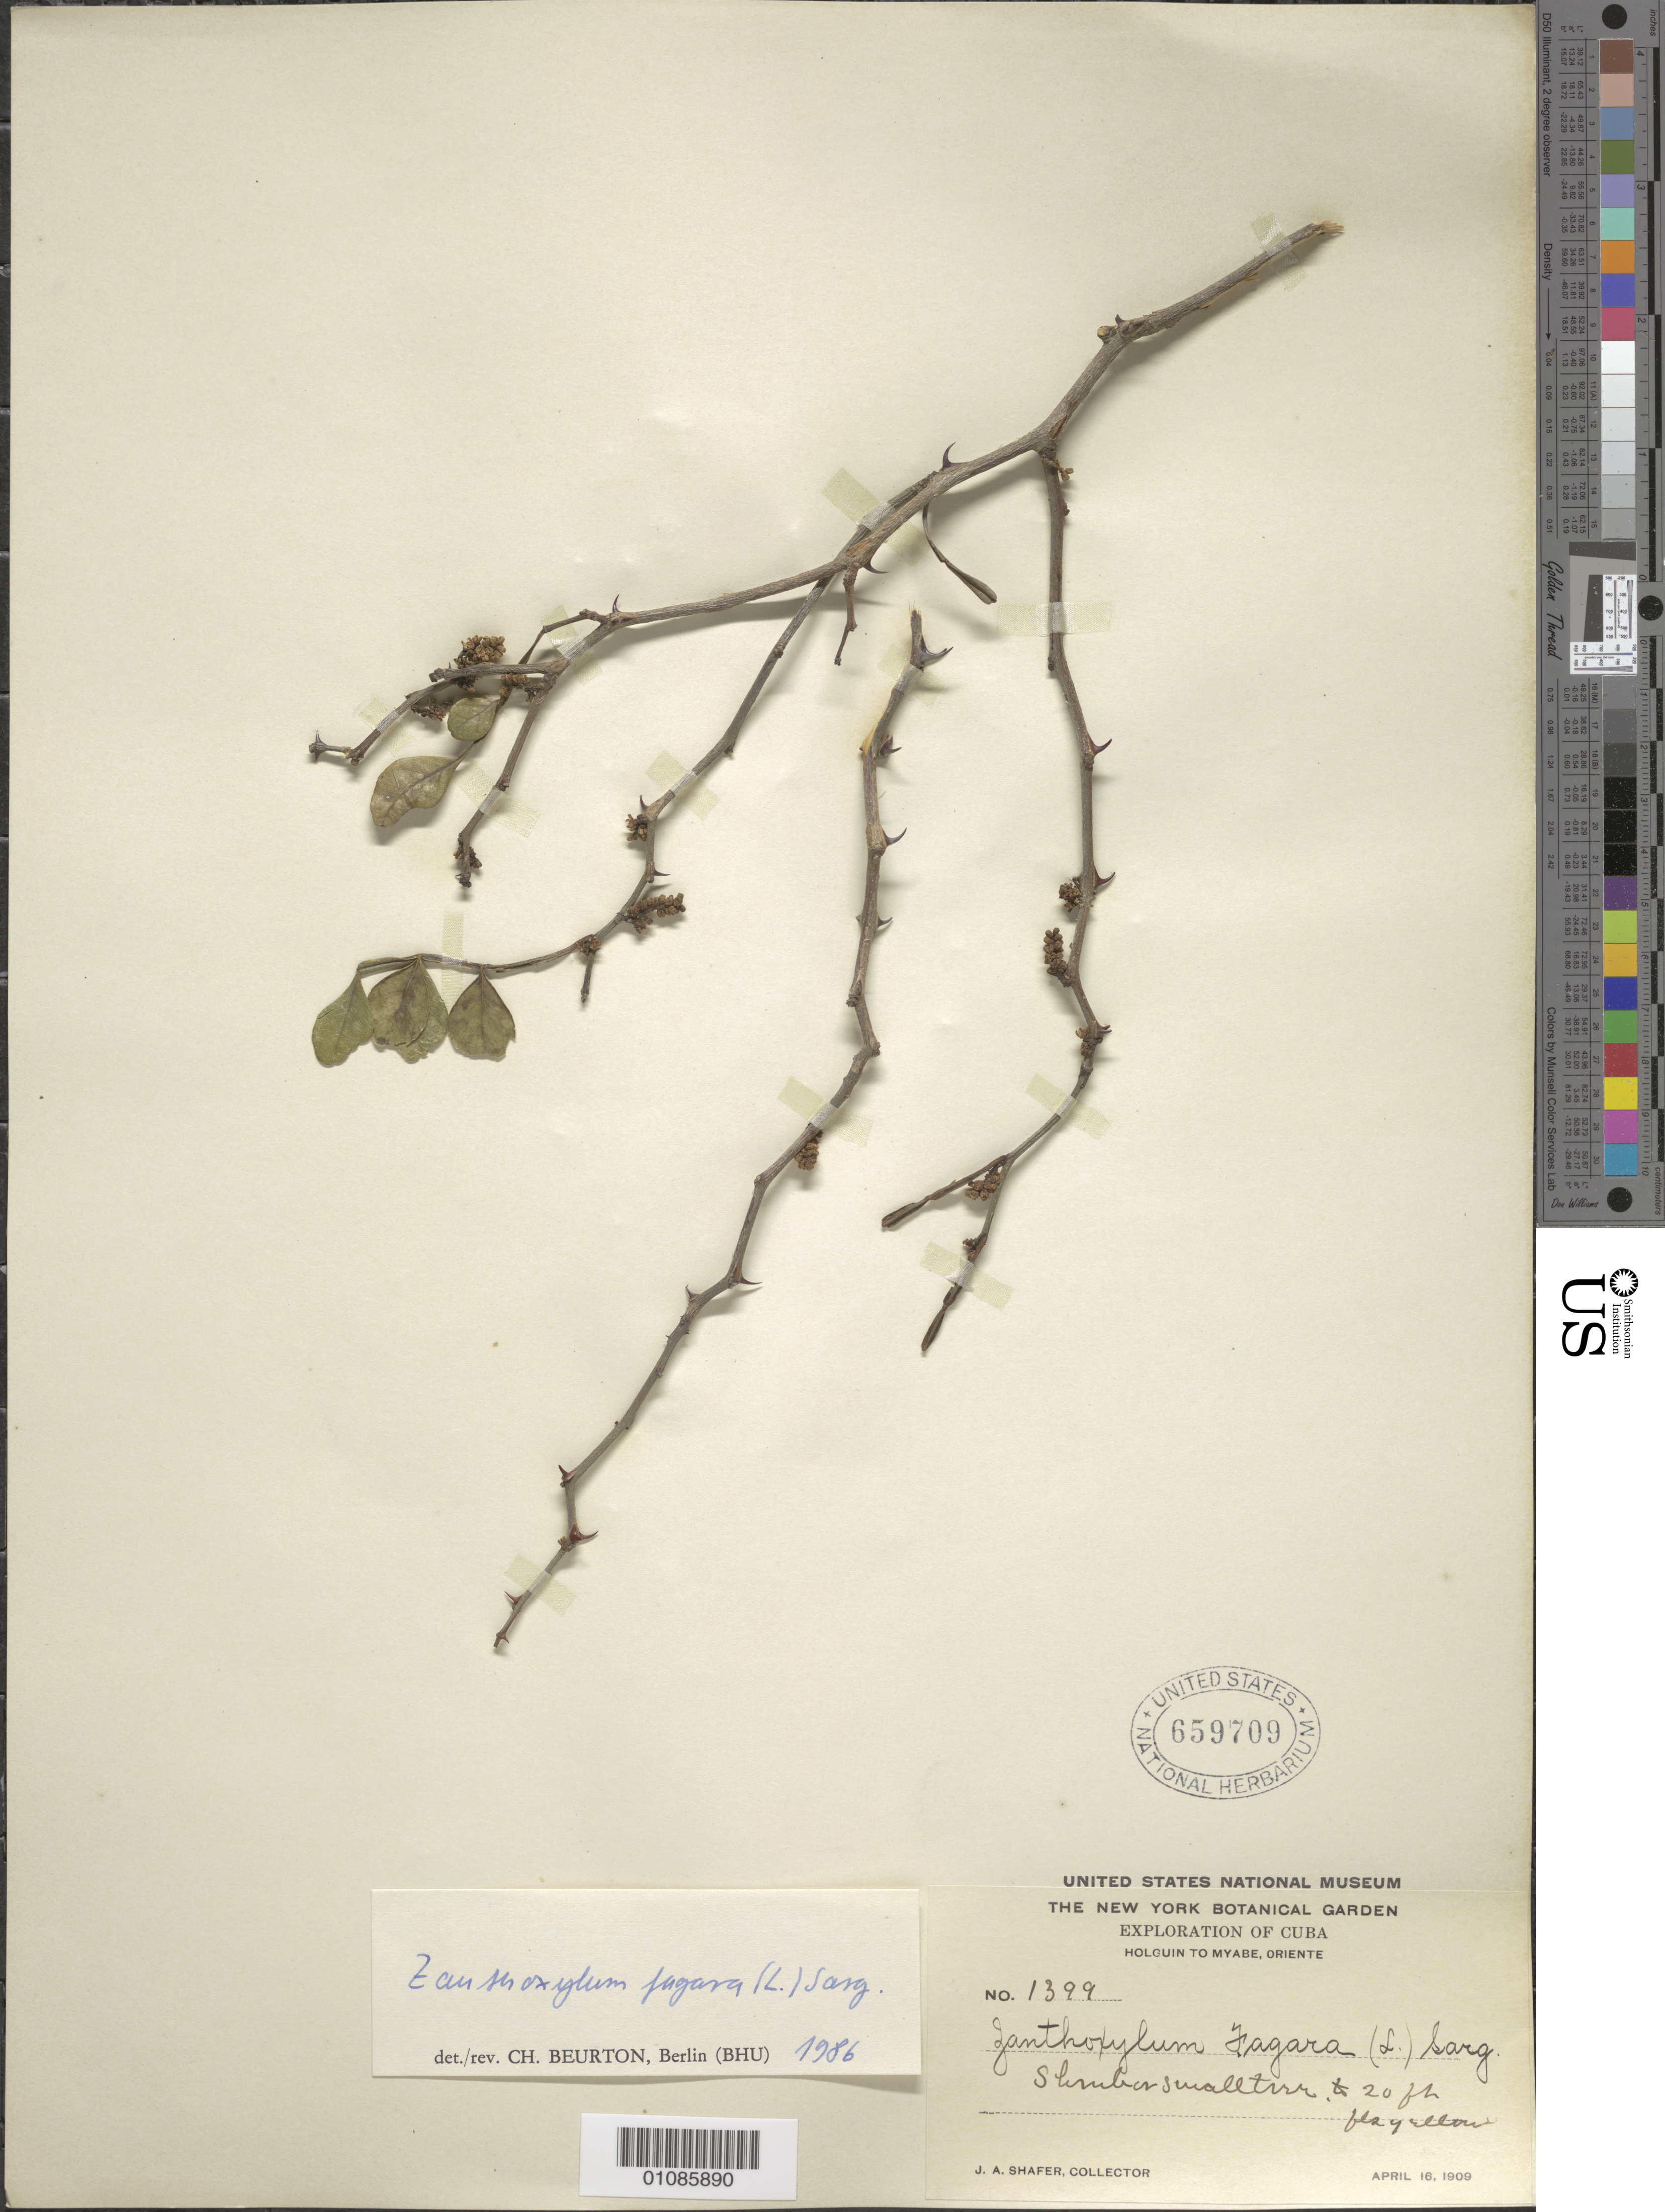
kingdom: Plantae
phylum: Tracheophyta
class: Magnoliopsida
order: Sapindales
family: Rutaceae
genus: Zanthoxylum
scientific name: Zanthoxylum fagara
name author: (L.) Sarg.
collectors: J. A. Shafer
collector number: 1399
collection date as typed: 16 Apr 1909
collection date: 1909-04-16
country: Cuba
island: Cuba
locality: Oriente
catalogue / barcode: US 659709